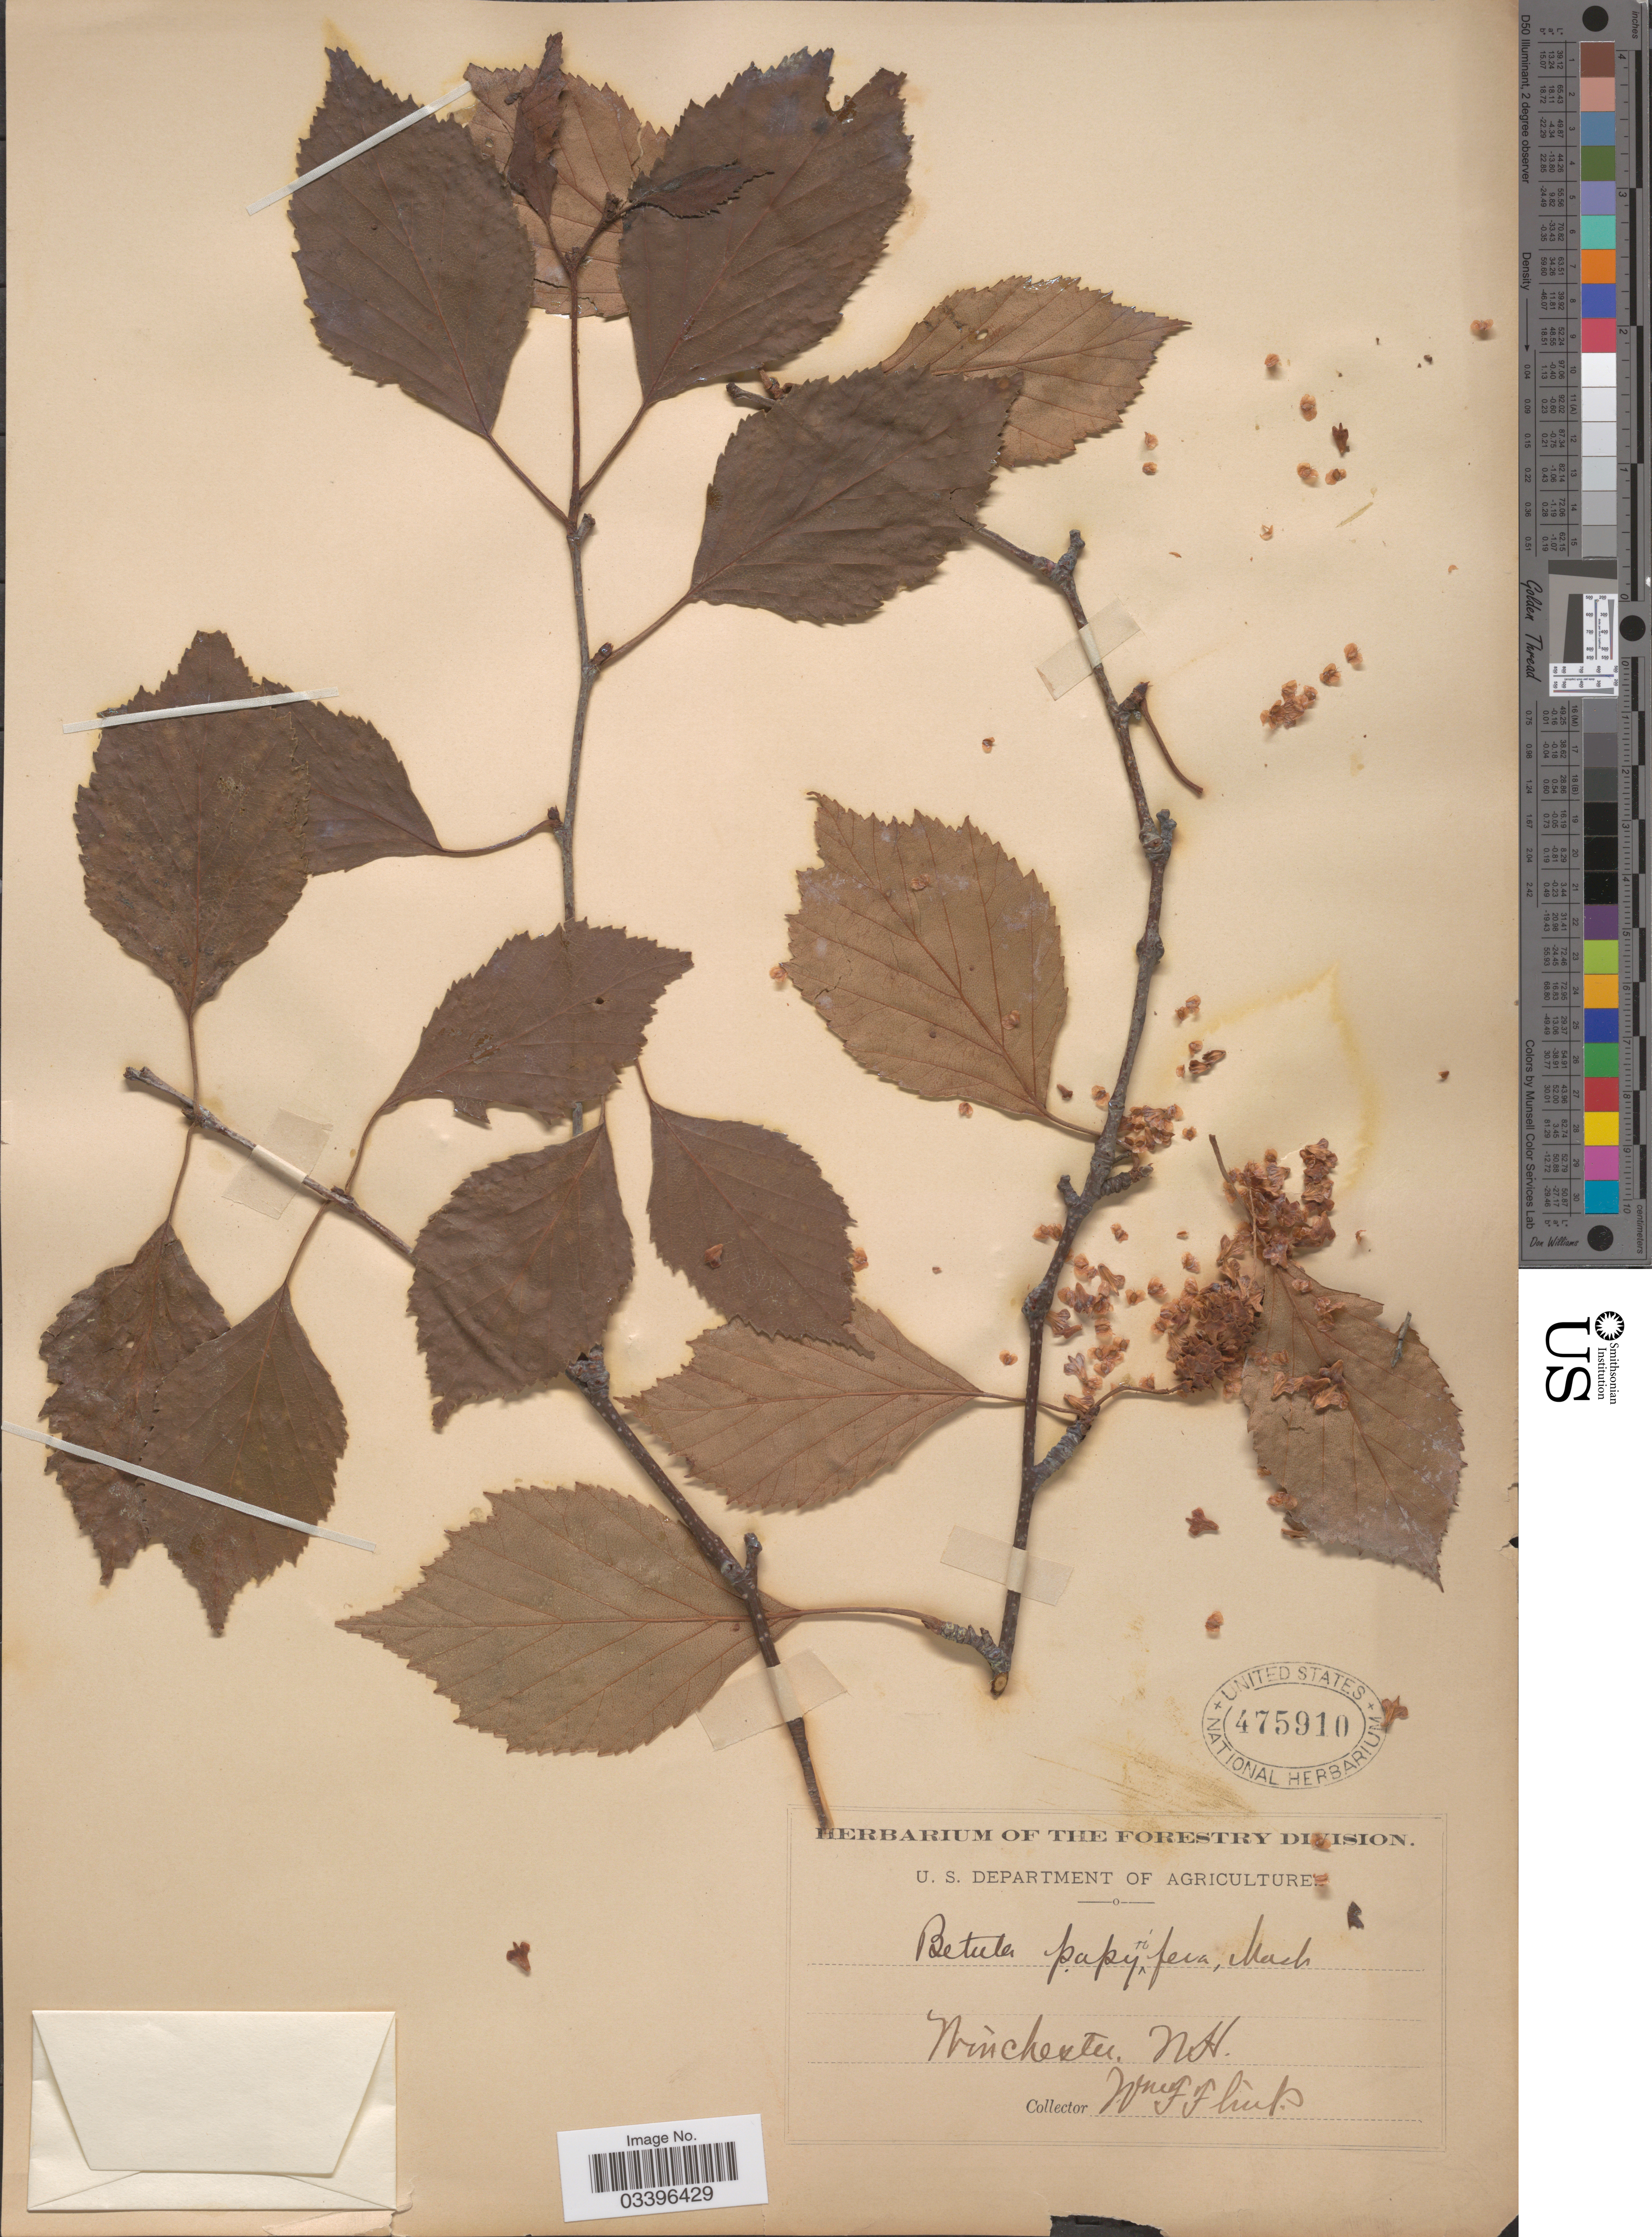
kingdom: Plantae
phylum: Tracheophyta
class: Magnoliopsida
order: Fagales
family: Betulaceae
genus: Betula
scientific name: Betula papyrifera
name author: Marshall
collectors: W. Flint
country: United States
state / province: New Hampshire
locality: Winchester. N. H.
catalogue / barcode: US 475910